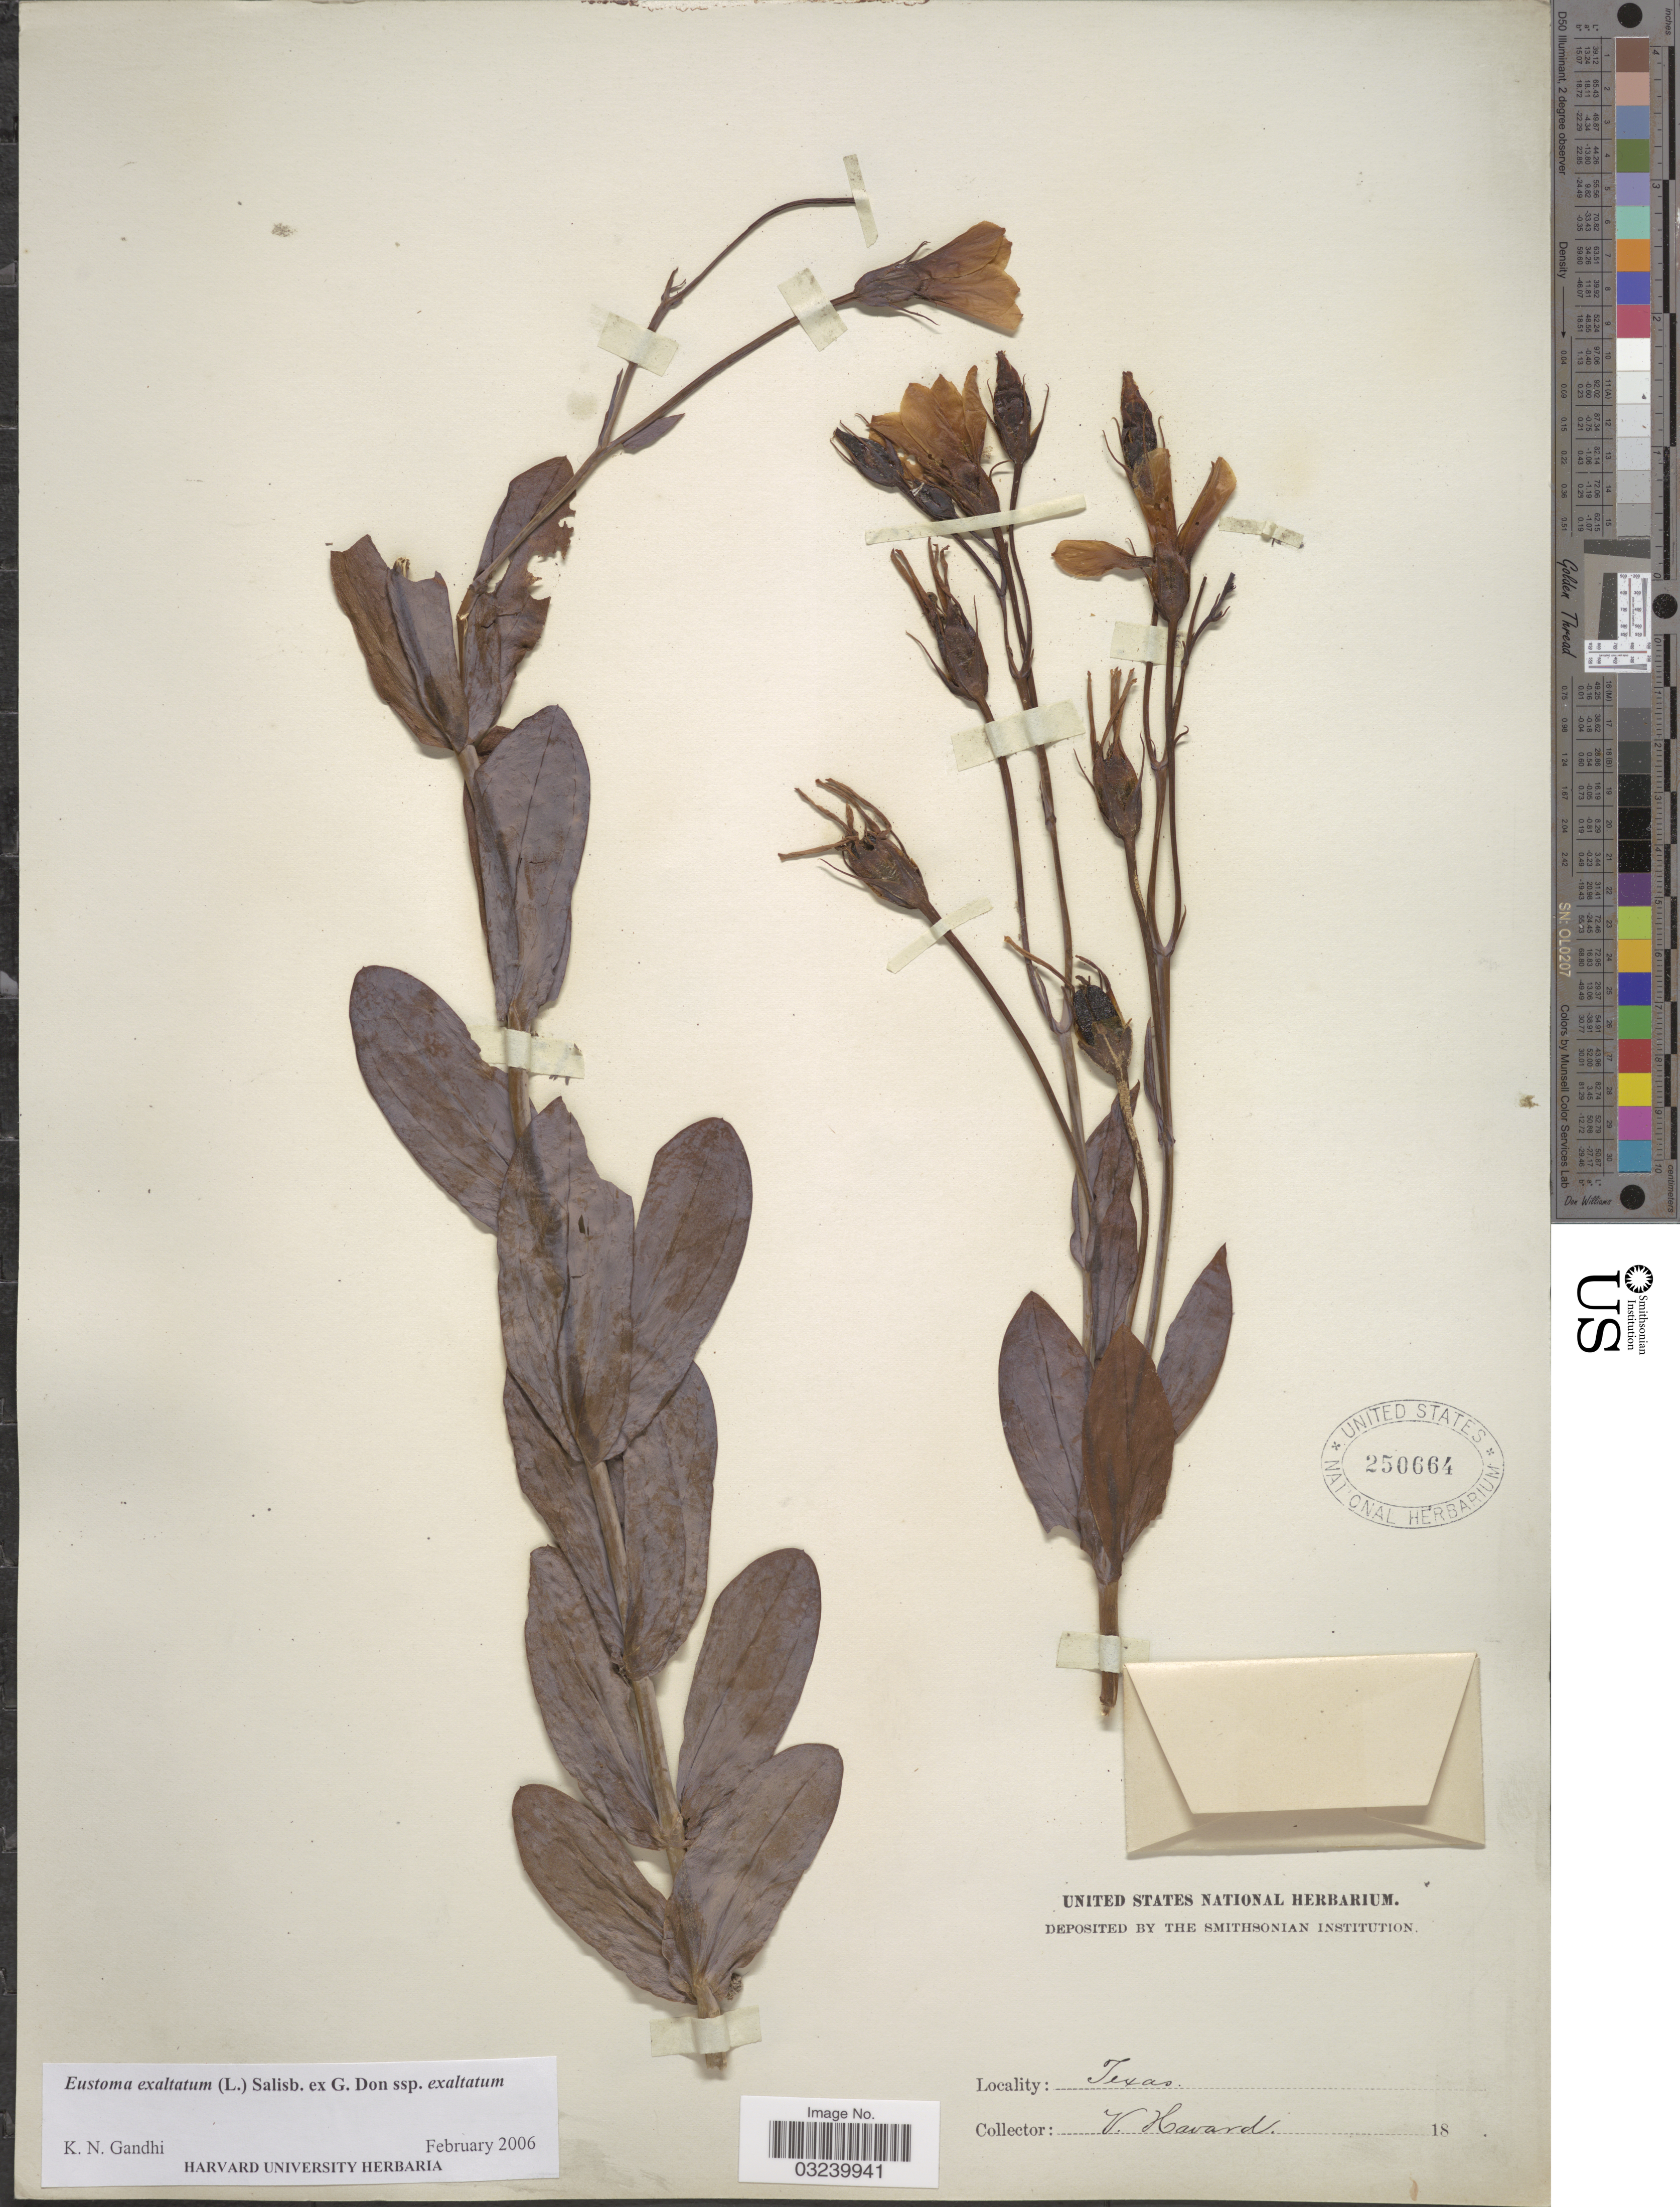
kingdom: Plantae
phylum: Tracheophyta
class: Magnoliopsida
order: Gentianales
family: Gentianaceae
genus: Eustoma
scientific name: Eustoma exaltatum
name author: (L.) Salisb. ex Don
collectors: V. Havard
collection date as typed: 18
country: United States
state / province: Texas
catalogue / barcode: US 250664